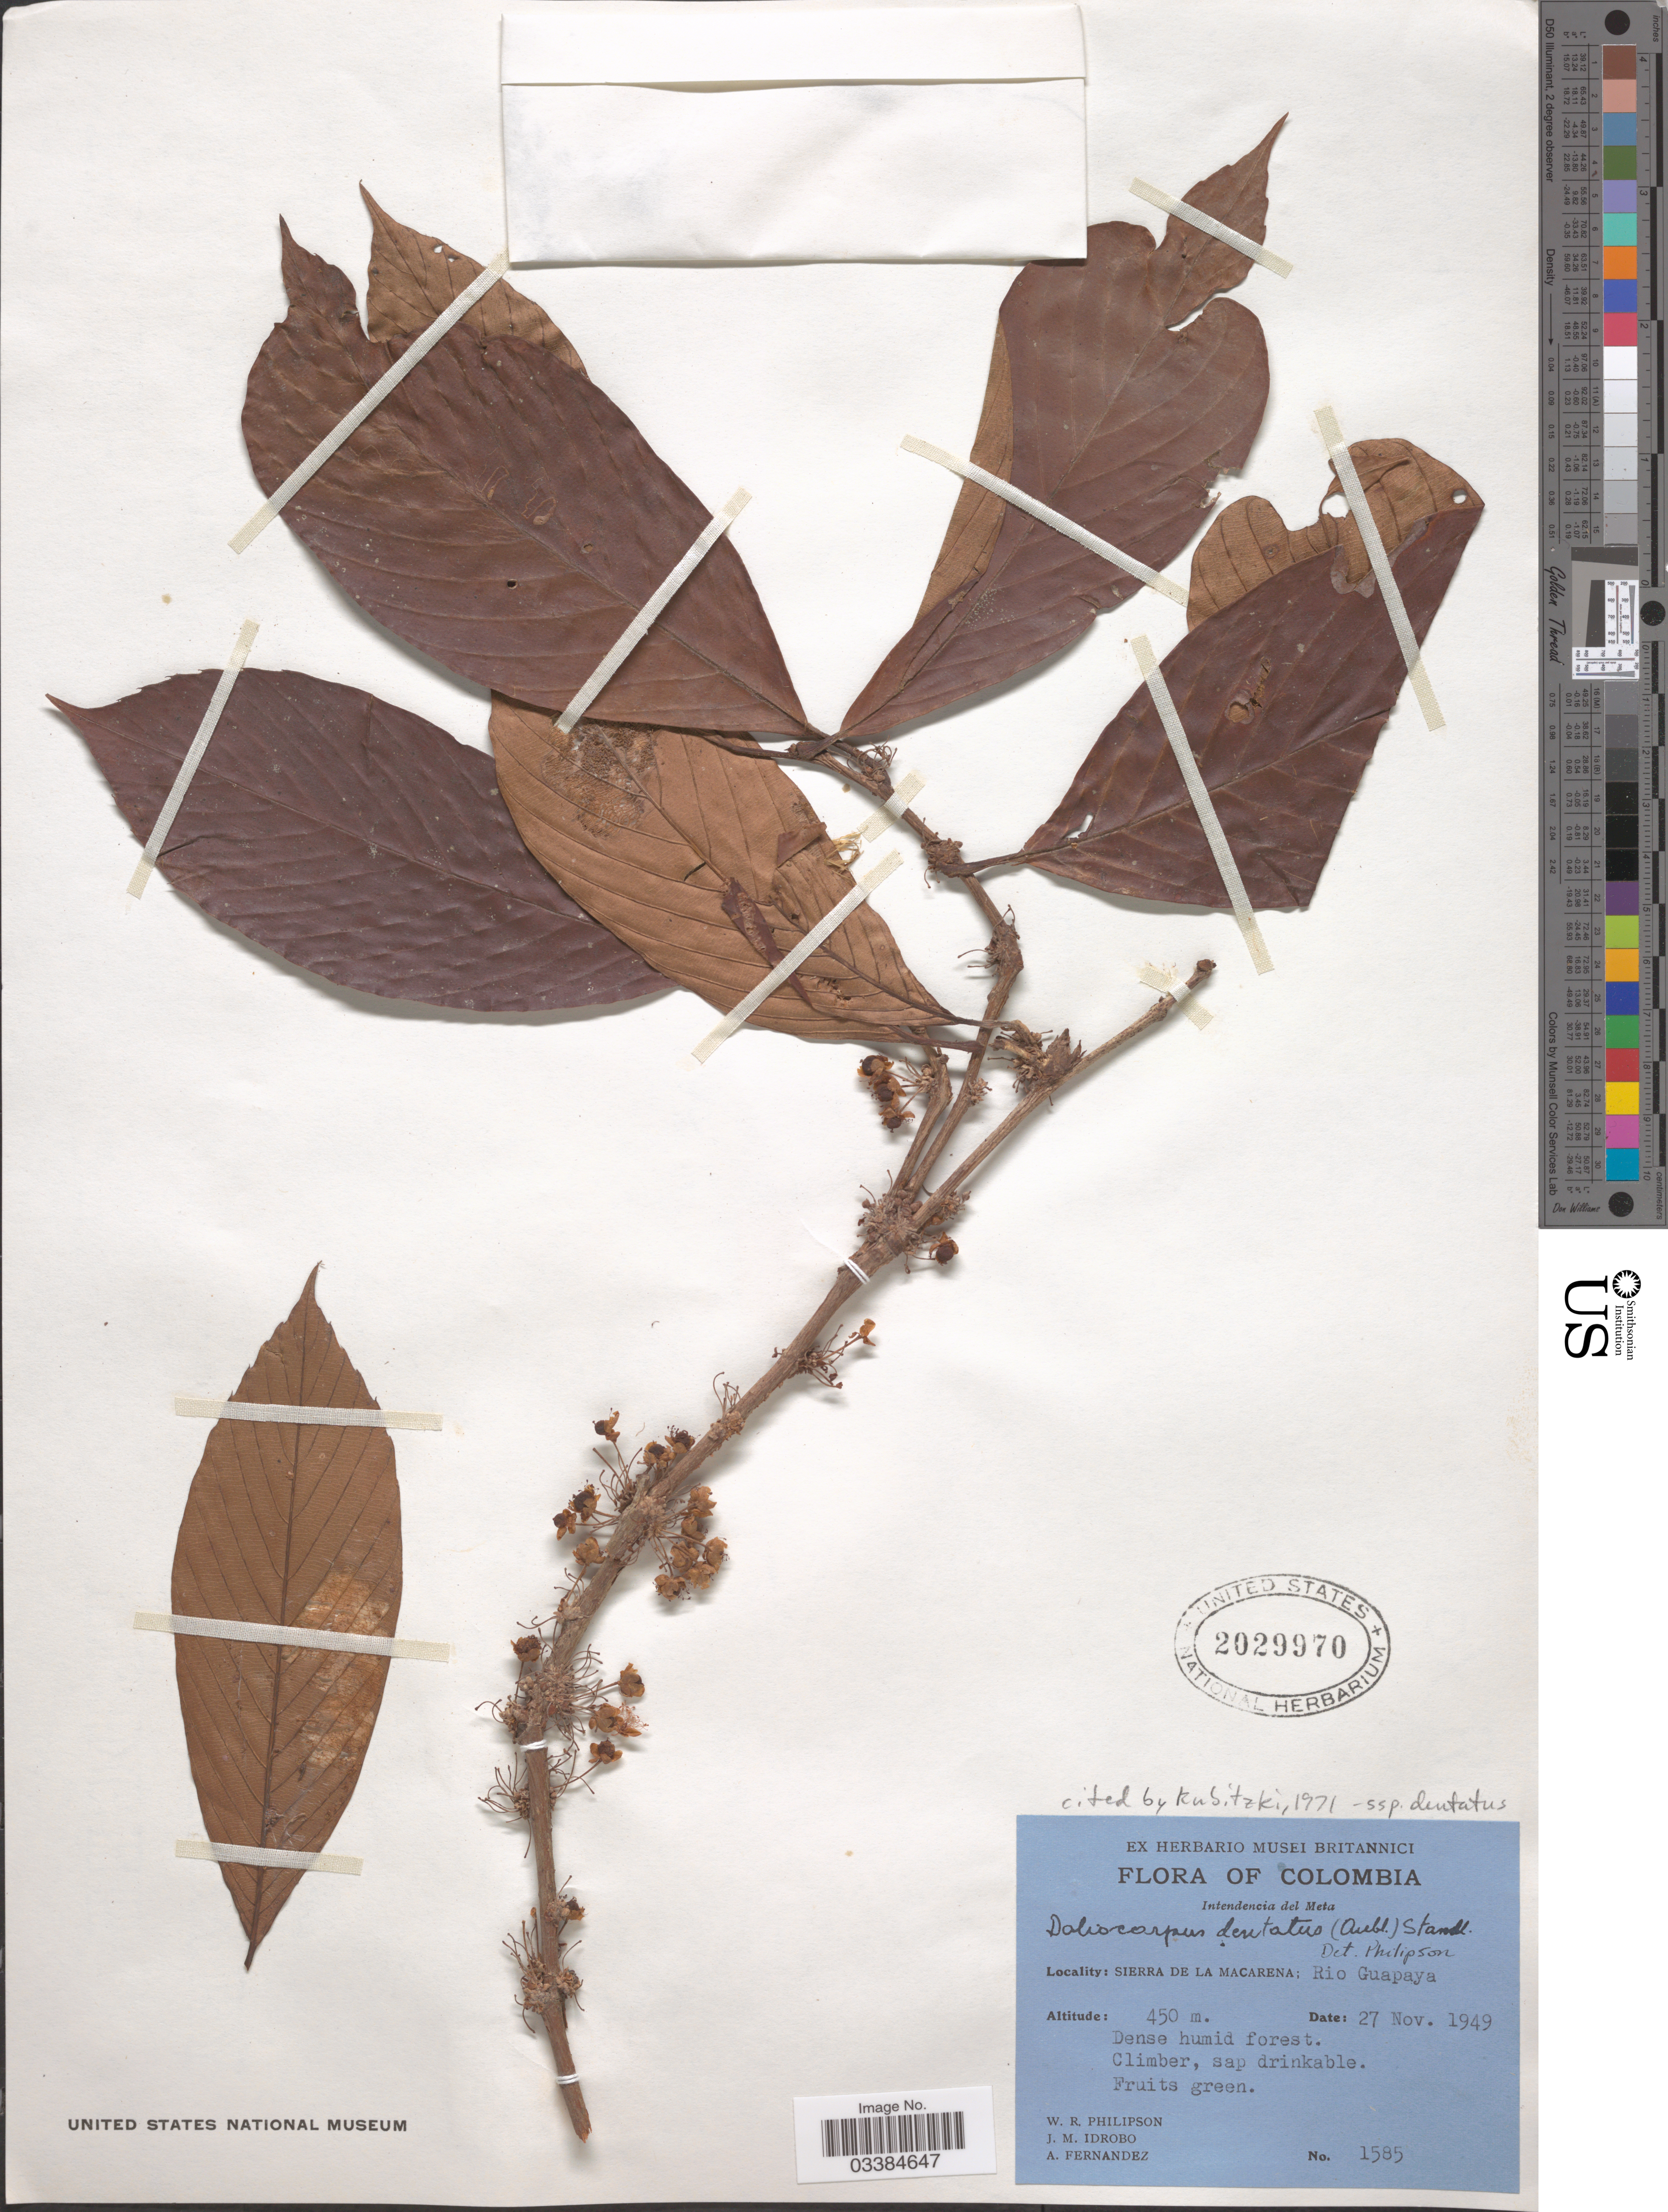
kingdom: Plantae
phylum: Tracheophyta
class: Magnoliopsida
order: Dilleniales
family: Dilleniaceae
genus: Doliocarpus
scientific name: Doliocarpus dentatus subsp. dentatus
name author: (Aubl.) Standl.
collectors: W. R. Philipson, J. M. Idrobo & A. Fernandez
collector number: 1585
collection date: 1949-11-27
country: Colombia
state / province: Meta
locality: Intendencia del Meta. Sierra de la Macarena: Rio Guapaya.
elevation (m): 450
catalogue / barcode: US 2029970